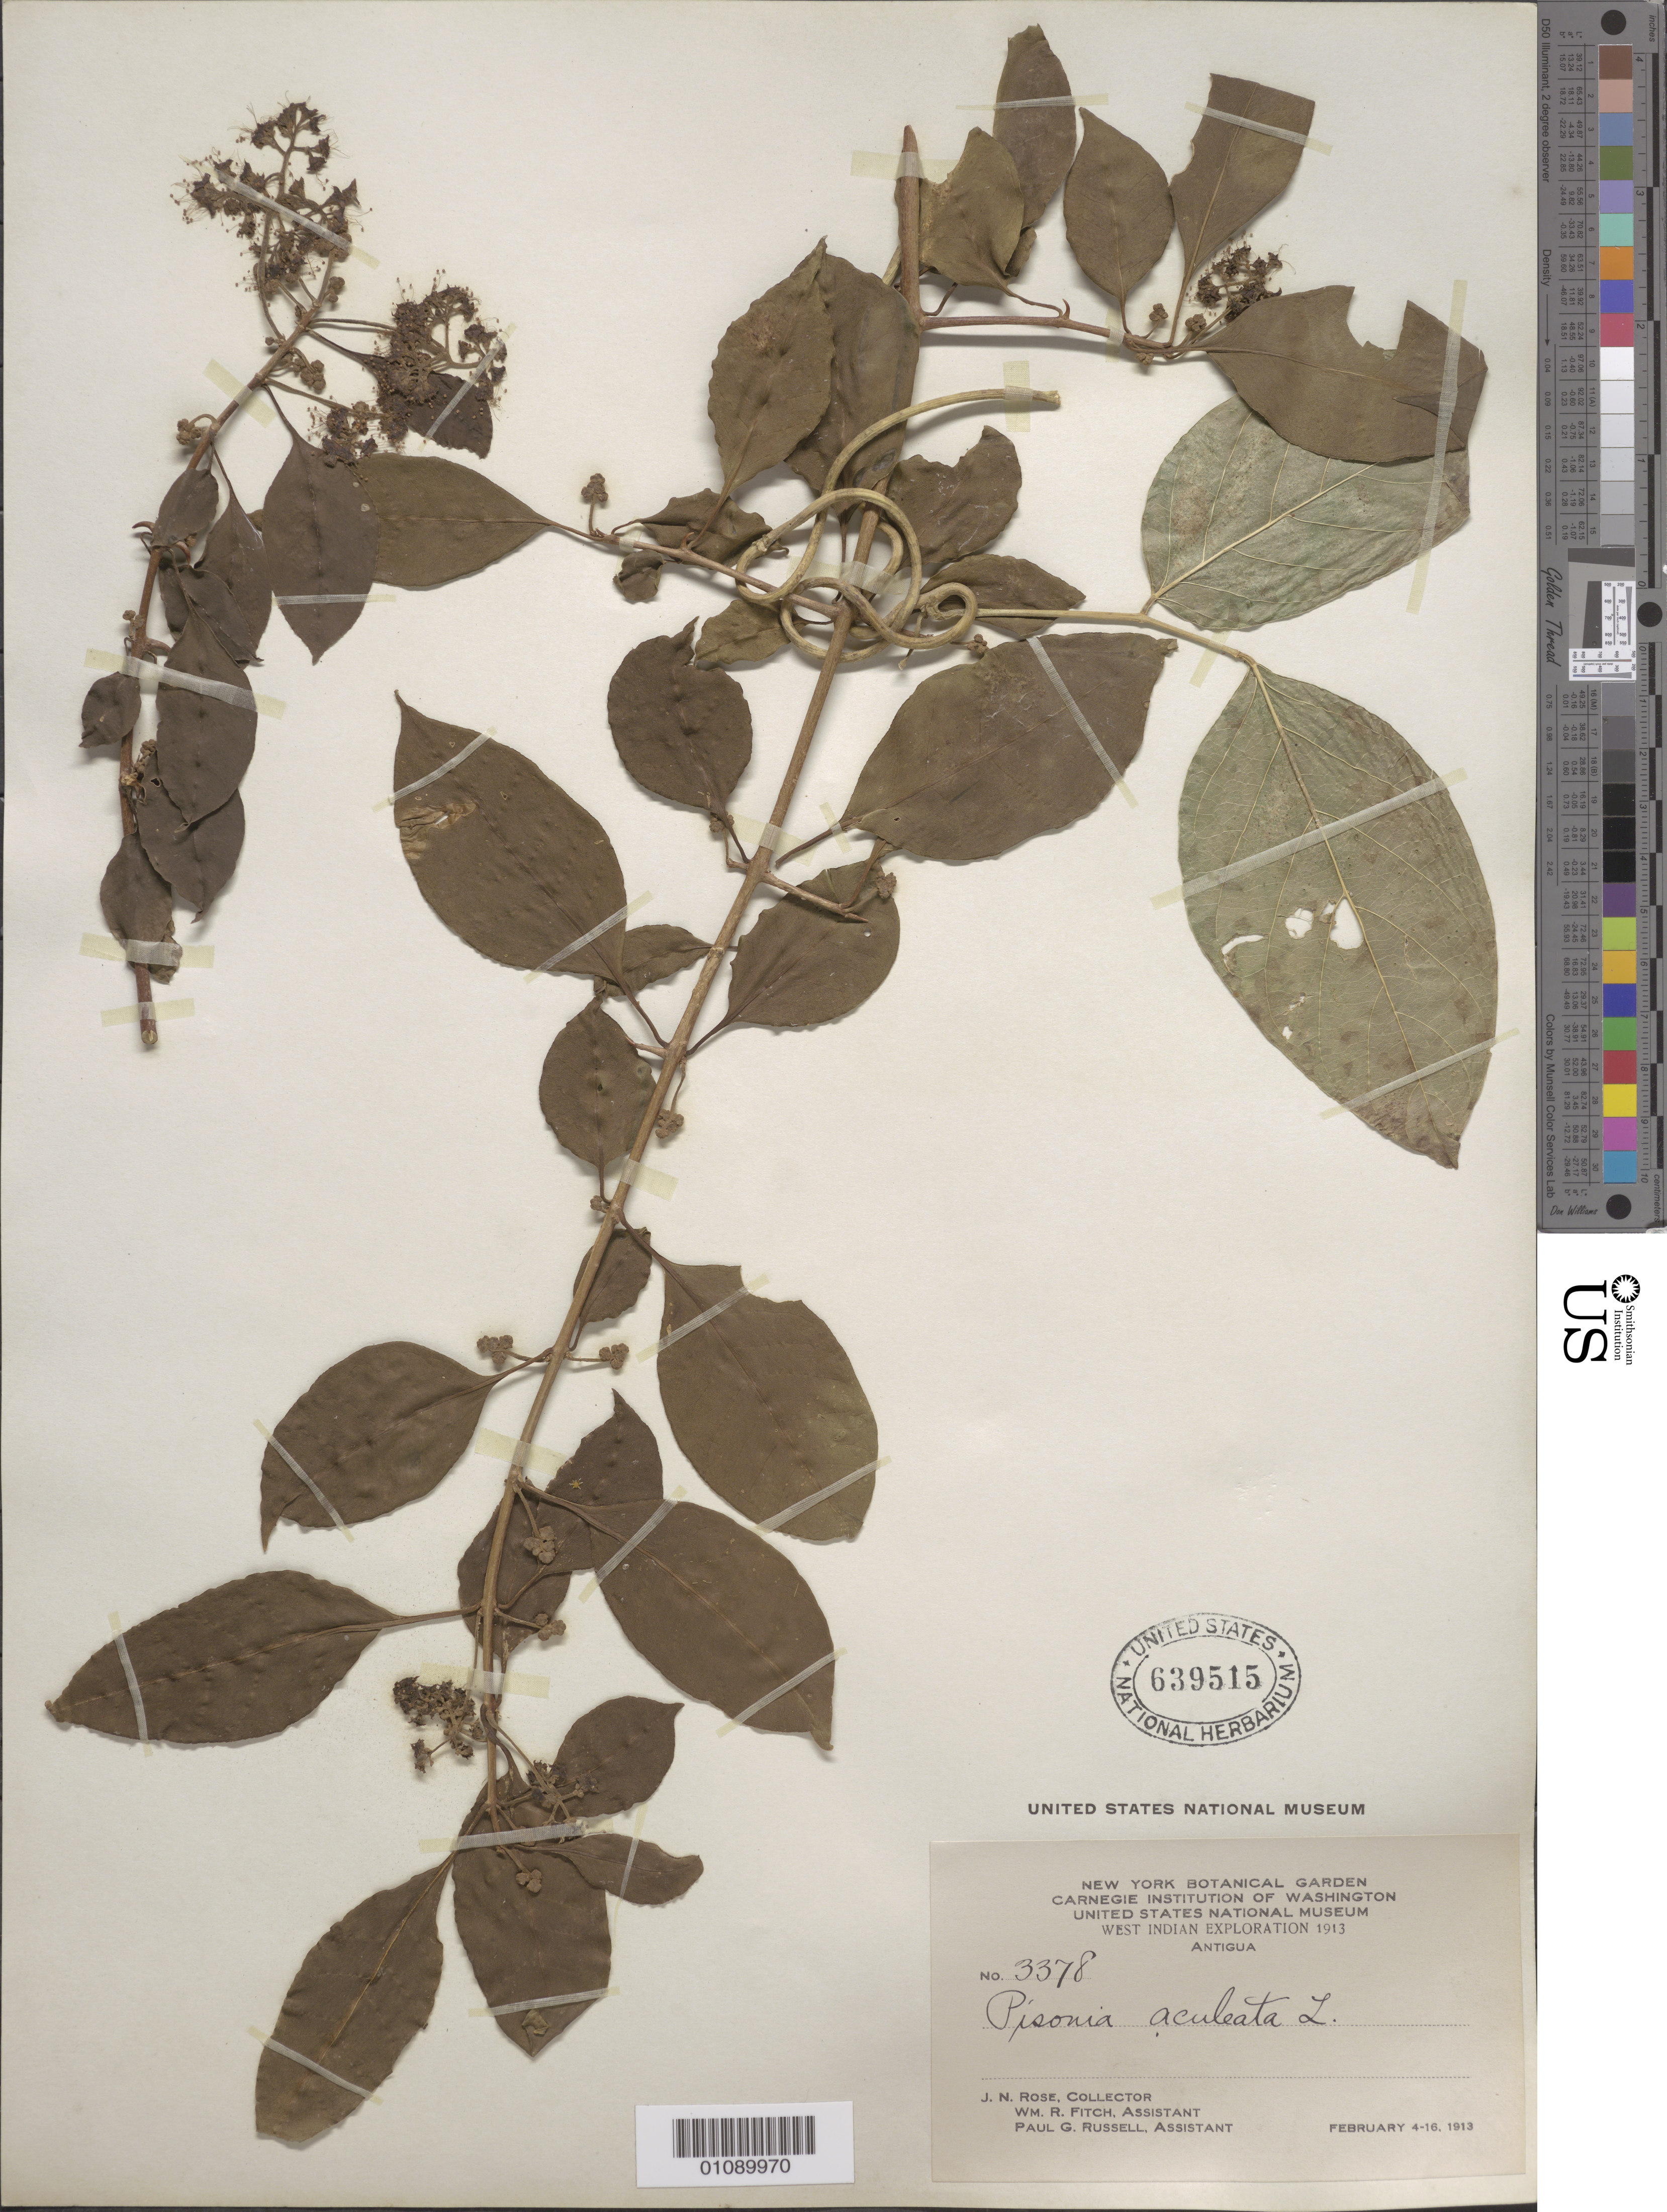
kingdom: Plantae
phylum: Tracheophyta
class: Magnoliopsida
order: Caryophyllales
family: Nyctaginaceae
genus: Pisonia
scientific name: Pisonia aculeata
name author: L.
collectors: J. N. Rose, W. R. Fitch & P. G. Russell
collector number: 3378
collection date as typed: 04 Feb 1913 to 16 Feb 1913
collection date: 1913-02-04/1913-02-16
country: Antigua and Barbuda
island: Antigua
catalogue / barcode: US 639515